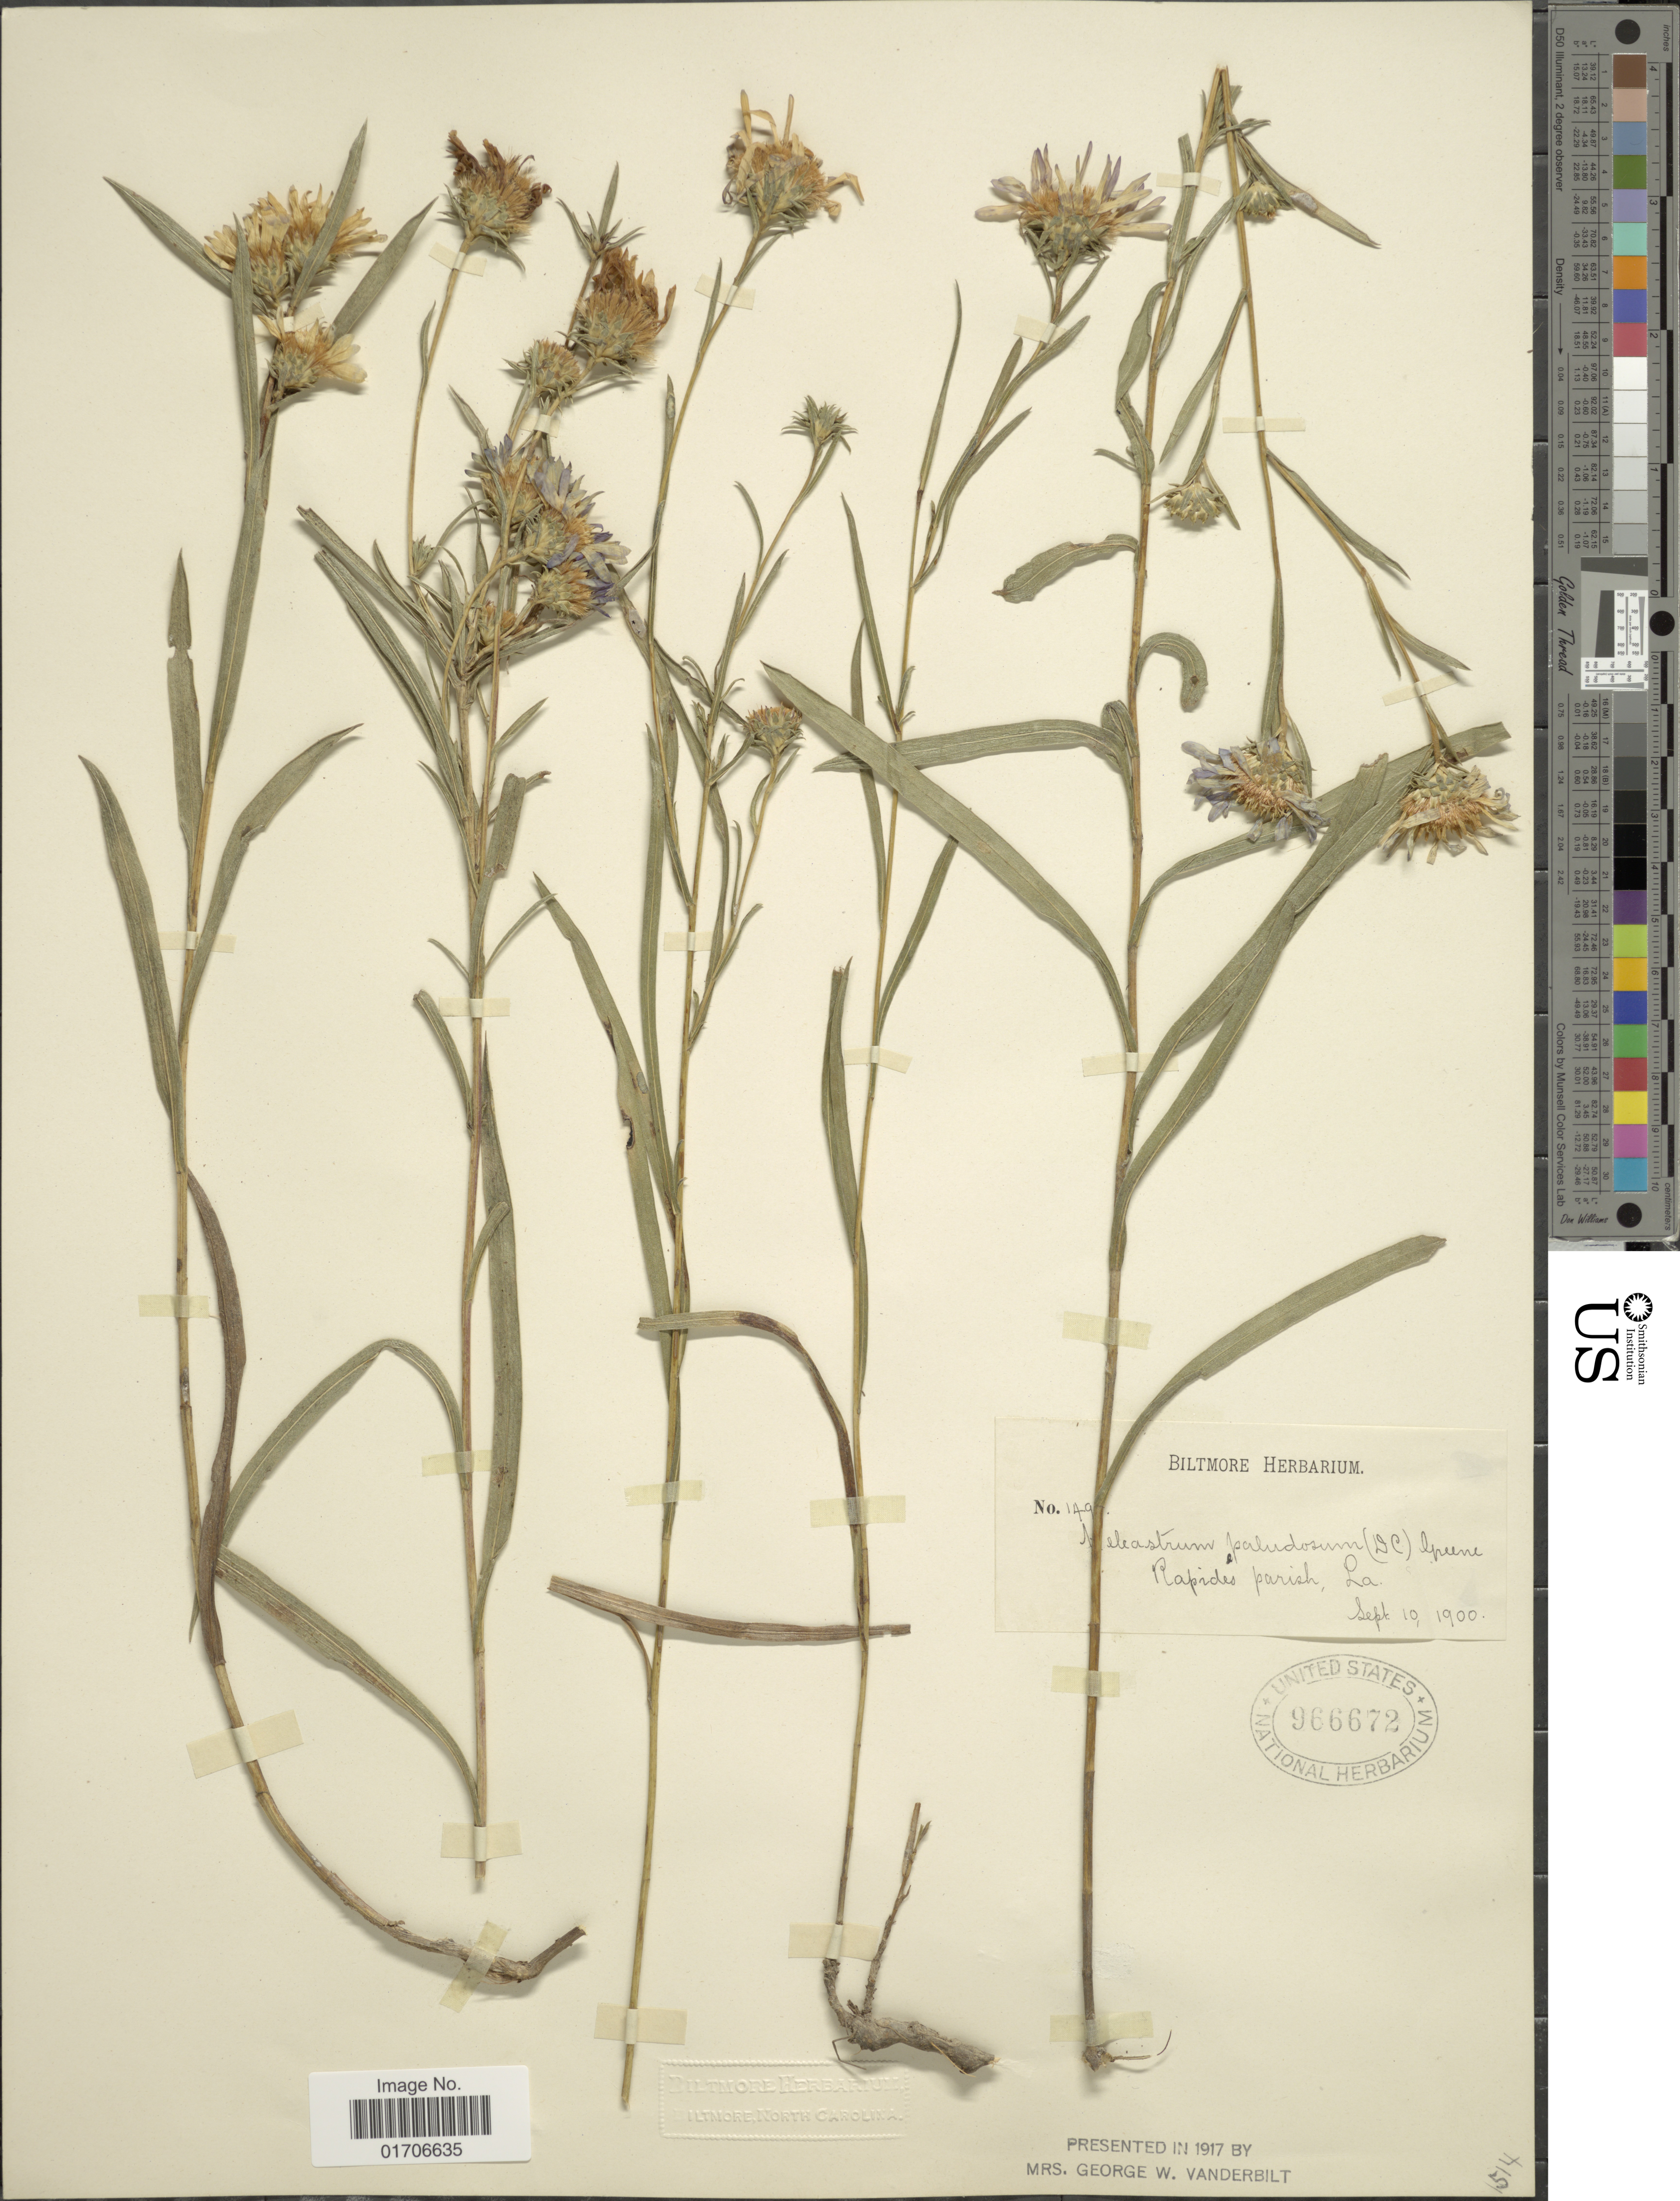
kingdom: Plantae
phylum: Tracheophyta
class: Magnoliopsida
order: Asterales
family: Asteraceae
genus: Eurybia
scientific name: Eurybia paludosa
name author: (Aiton) G.L. Nesom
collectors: ex herb. Biltmore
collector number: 149*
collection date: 1900-09-10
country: United States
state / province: Louisiana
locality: Rapides parish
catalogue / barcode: US 966672